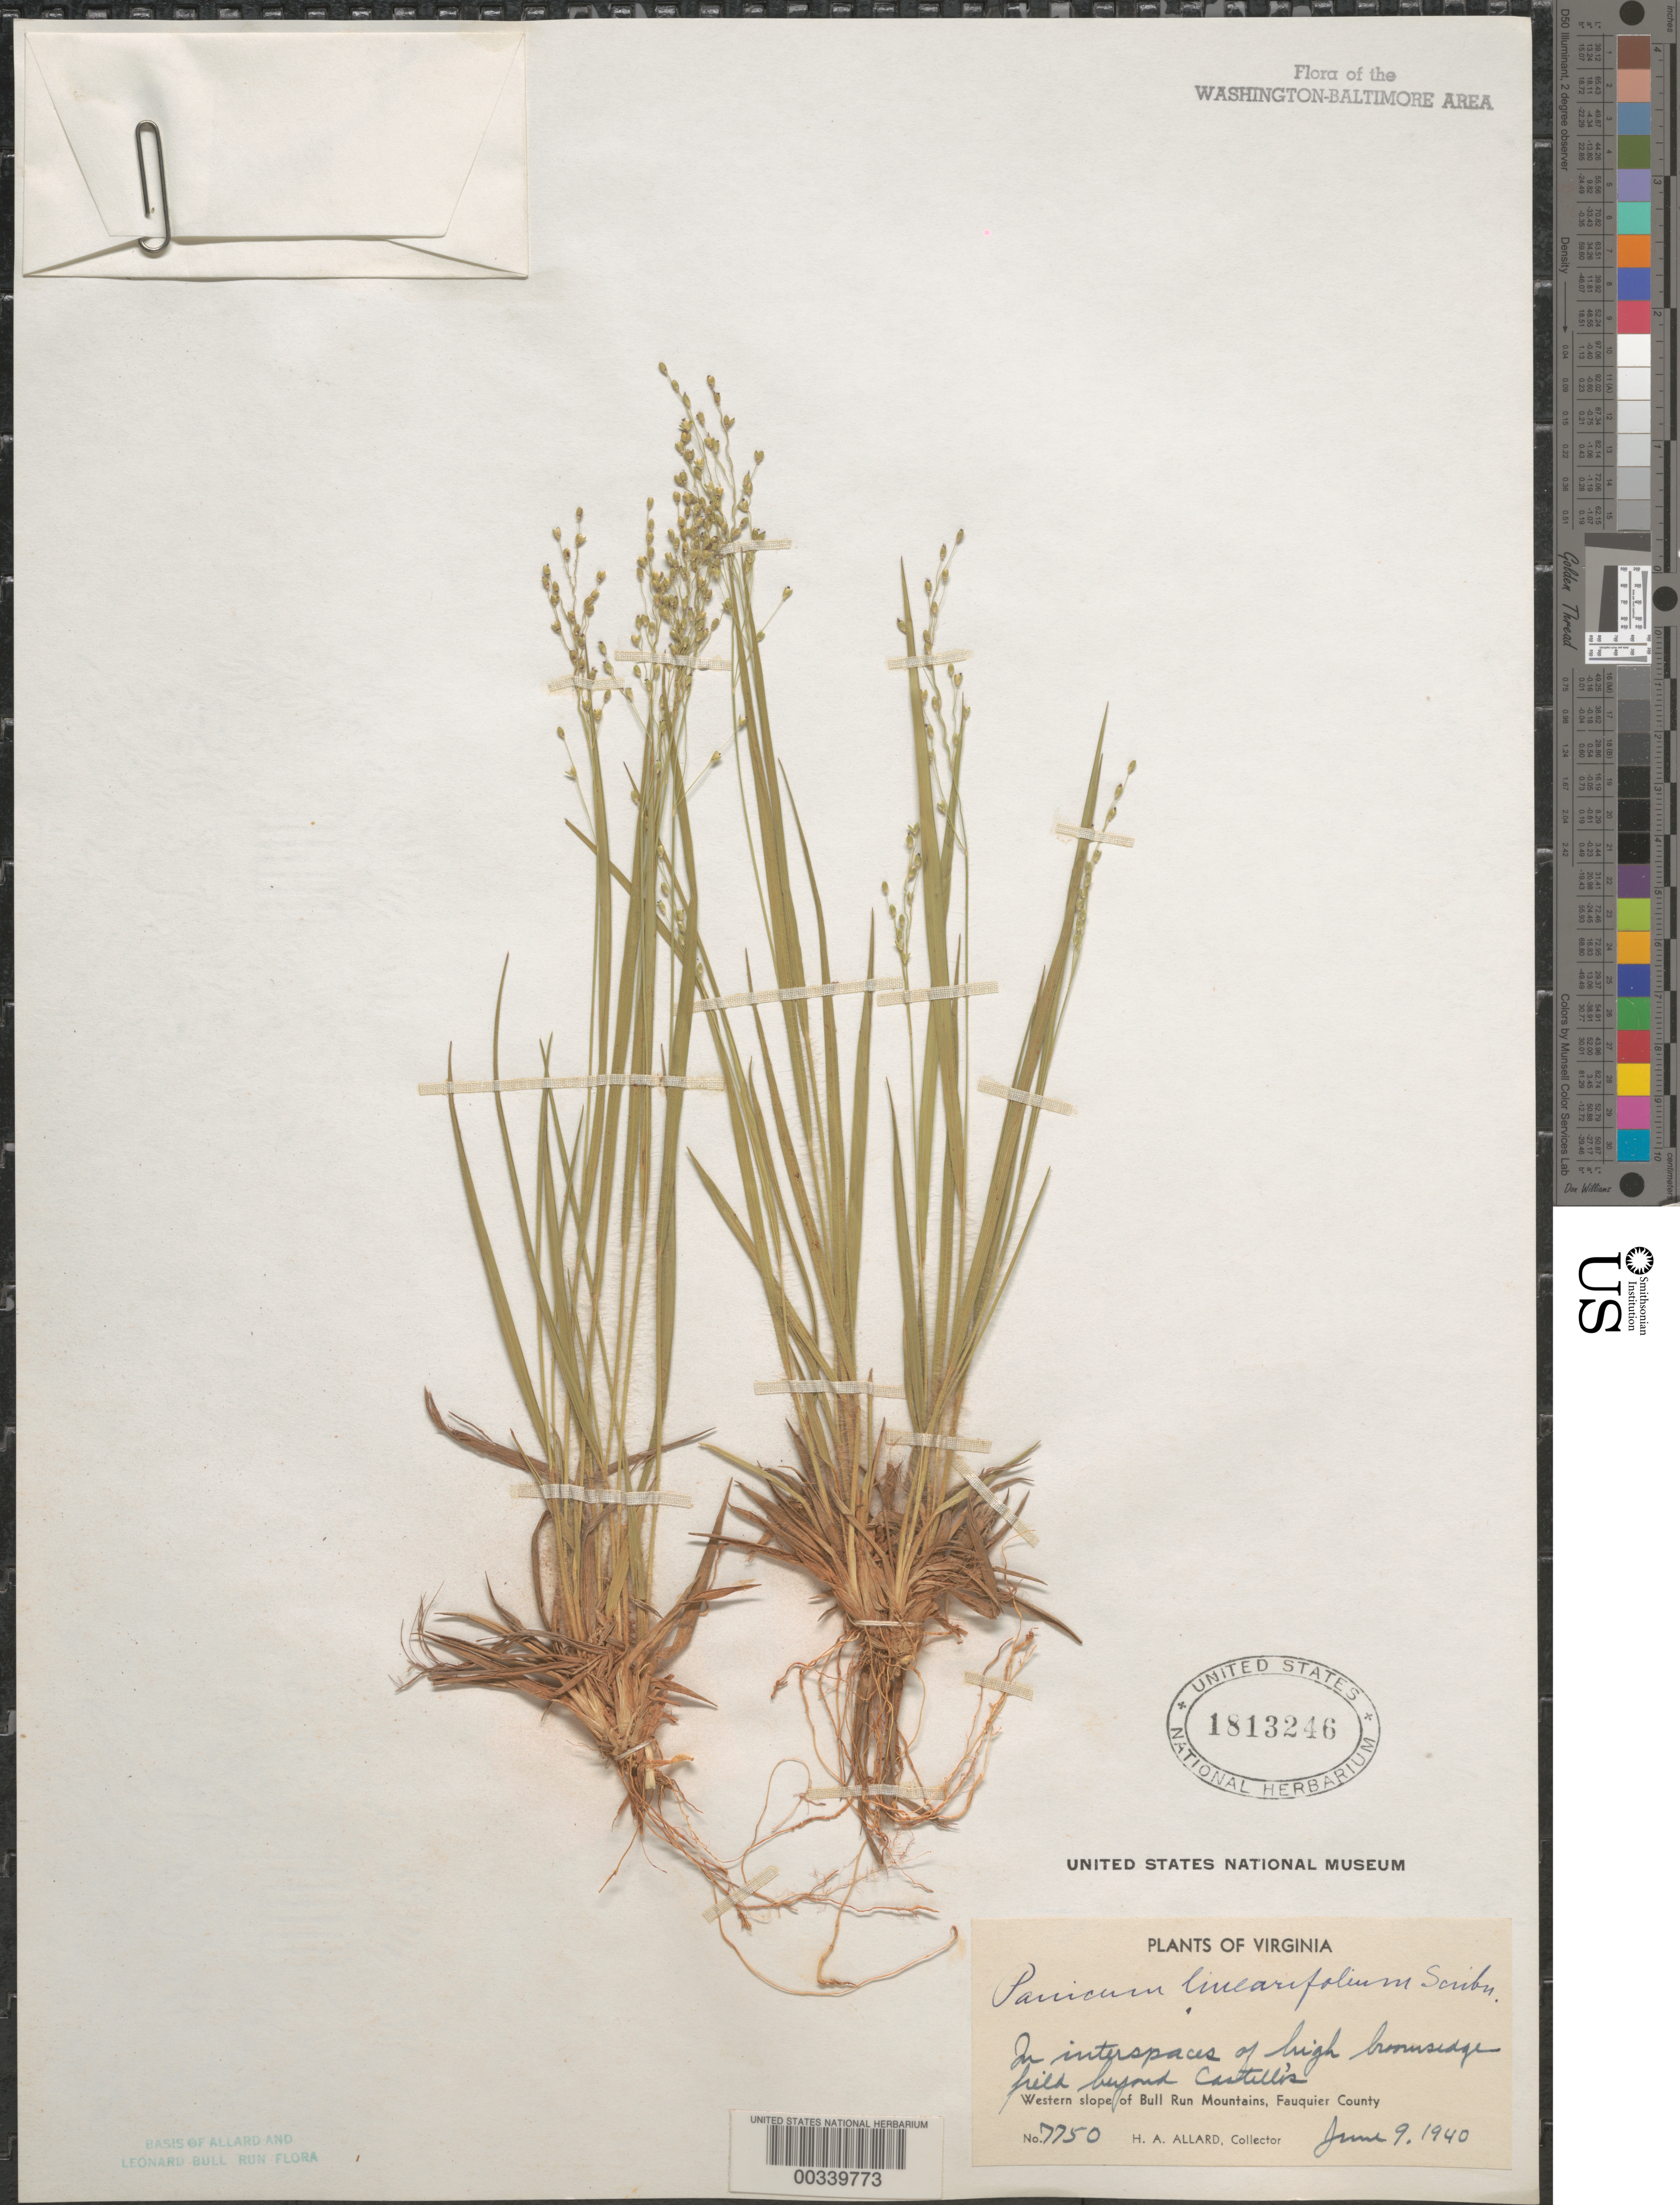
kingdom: Plantae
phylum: Tracheophyta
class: Liliopsida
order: Poales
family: Poaceae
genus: Dichanthelium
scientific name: Dichanthelium linearifolium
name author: (Scribn.) Gould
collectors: H. A. Allard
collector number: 7750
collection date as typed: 09 Jun 1940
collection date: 1940-06-09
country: United States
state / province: Virginia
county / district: Fauquier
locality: Beyond Castellos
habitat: Interspaces of high broomsedge field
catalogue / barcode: US 1813246